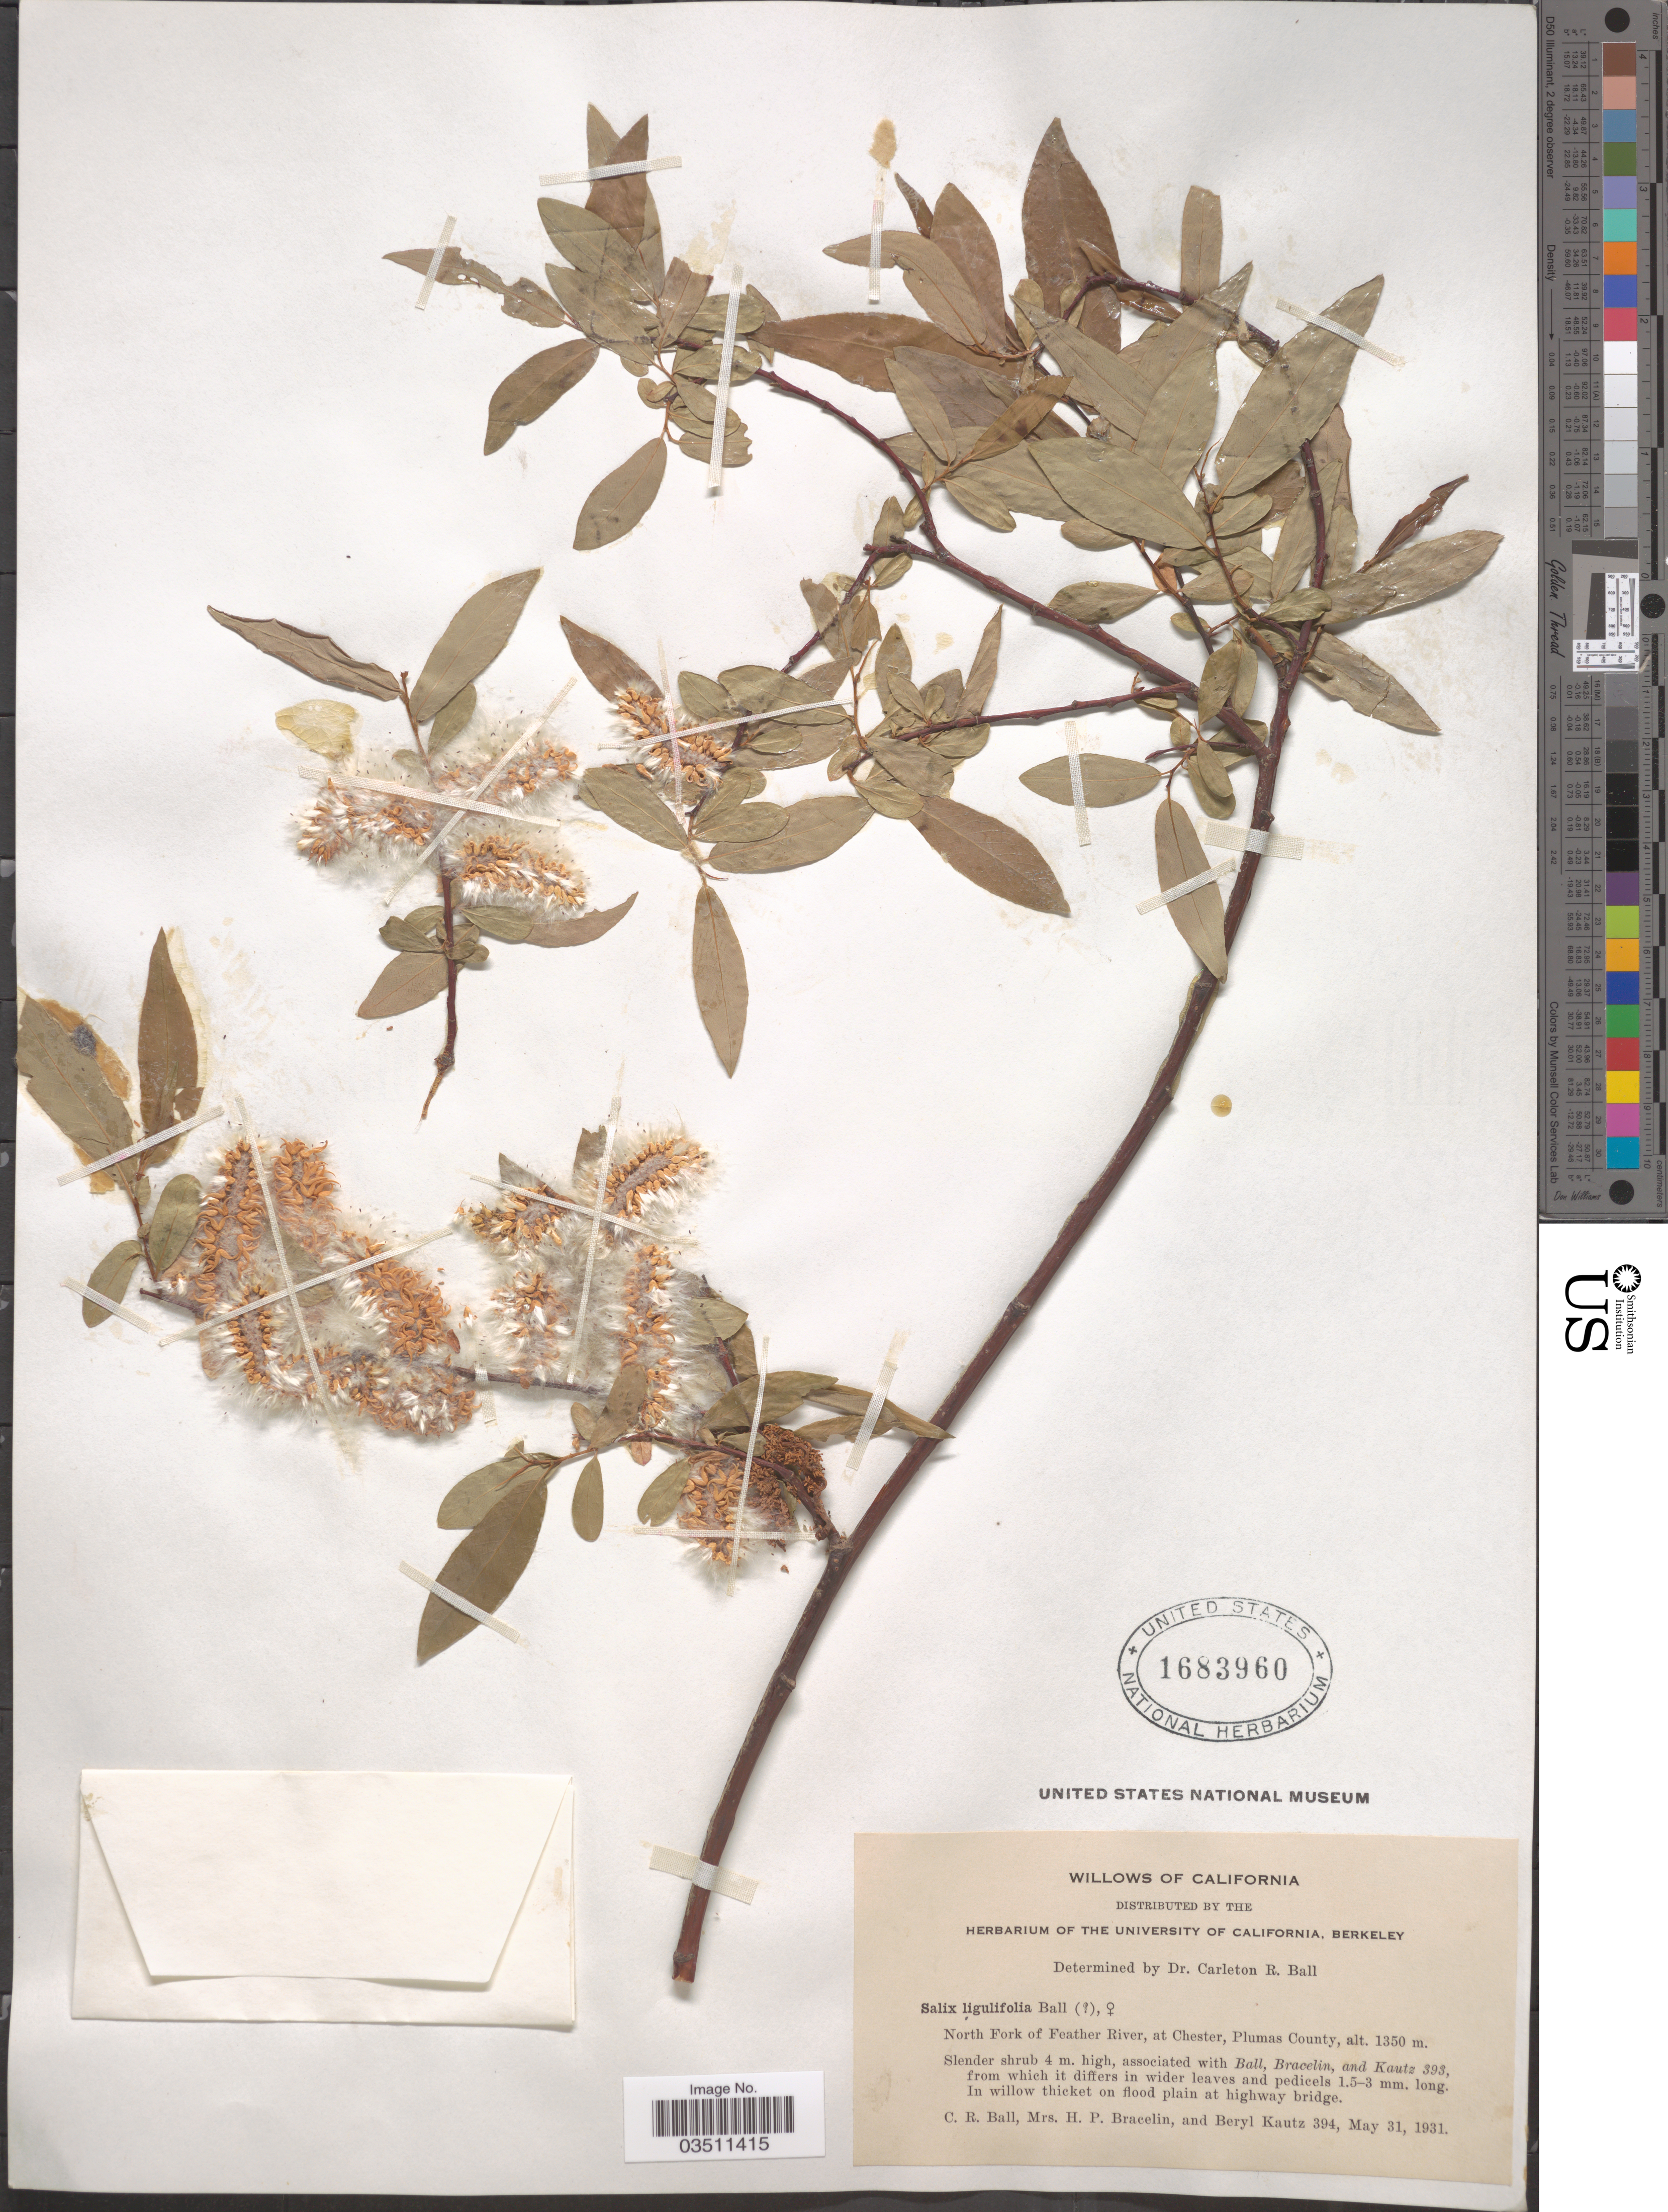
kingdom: Plantae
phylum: Tracheophyta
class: Magnoliopsida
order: Malpighiales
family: Salicaceae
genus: Salix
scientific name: Salix ligulifolia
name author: (C.R. Ball) C.R. Ball ex C.K. Schneid.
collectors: C. R. Ball, H. Bracelin & B. Kautz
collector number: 394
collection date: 1931-05-31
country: United States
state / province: California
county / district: Plumas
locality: North Fork of Feather River, at Chester, Plumas County.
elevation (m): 1350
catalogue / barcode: US 1683960